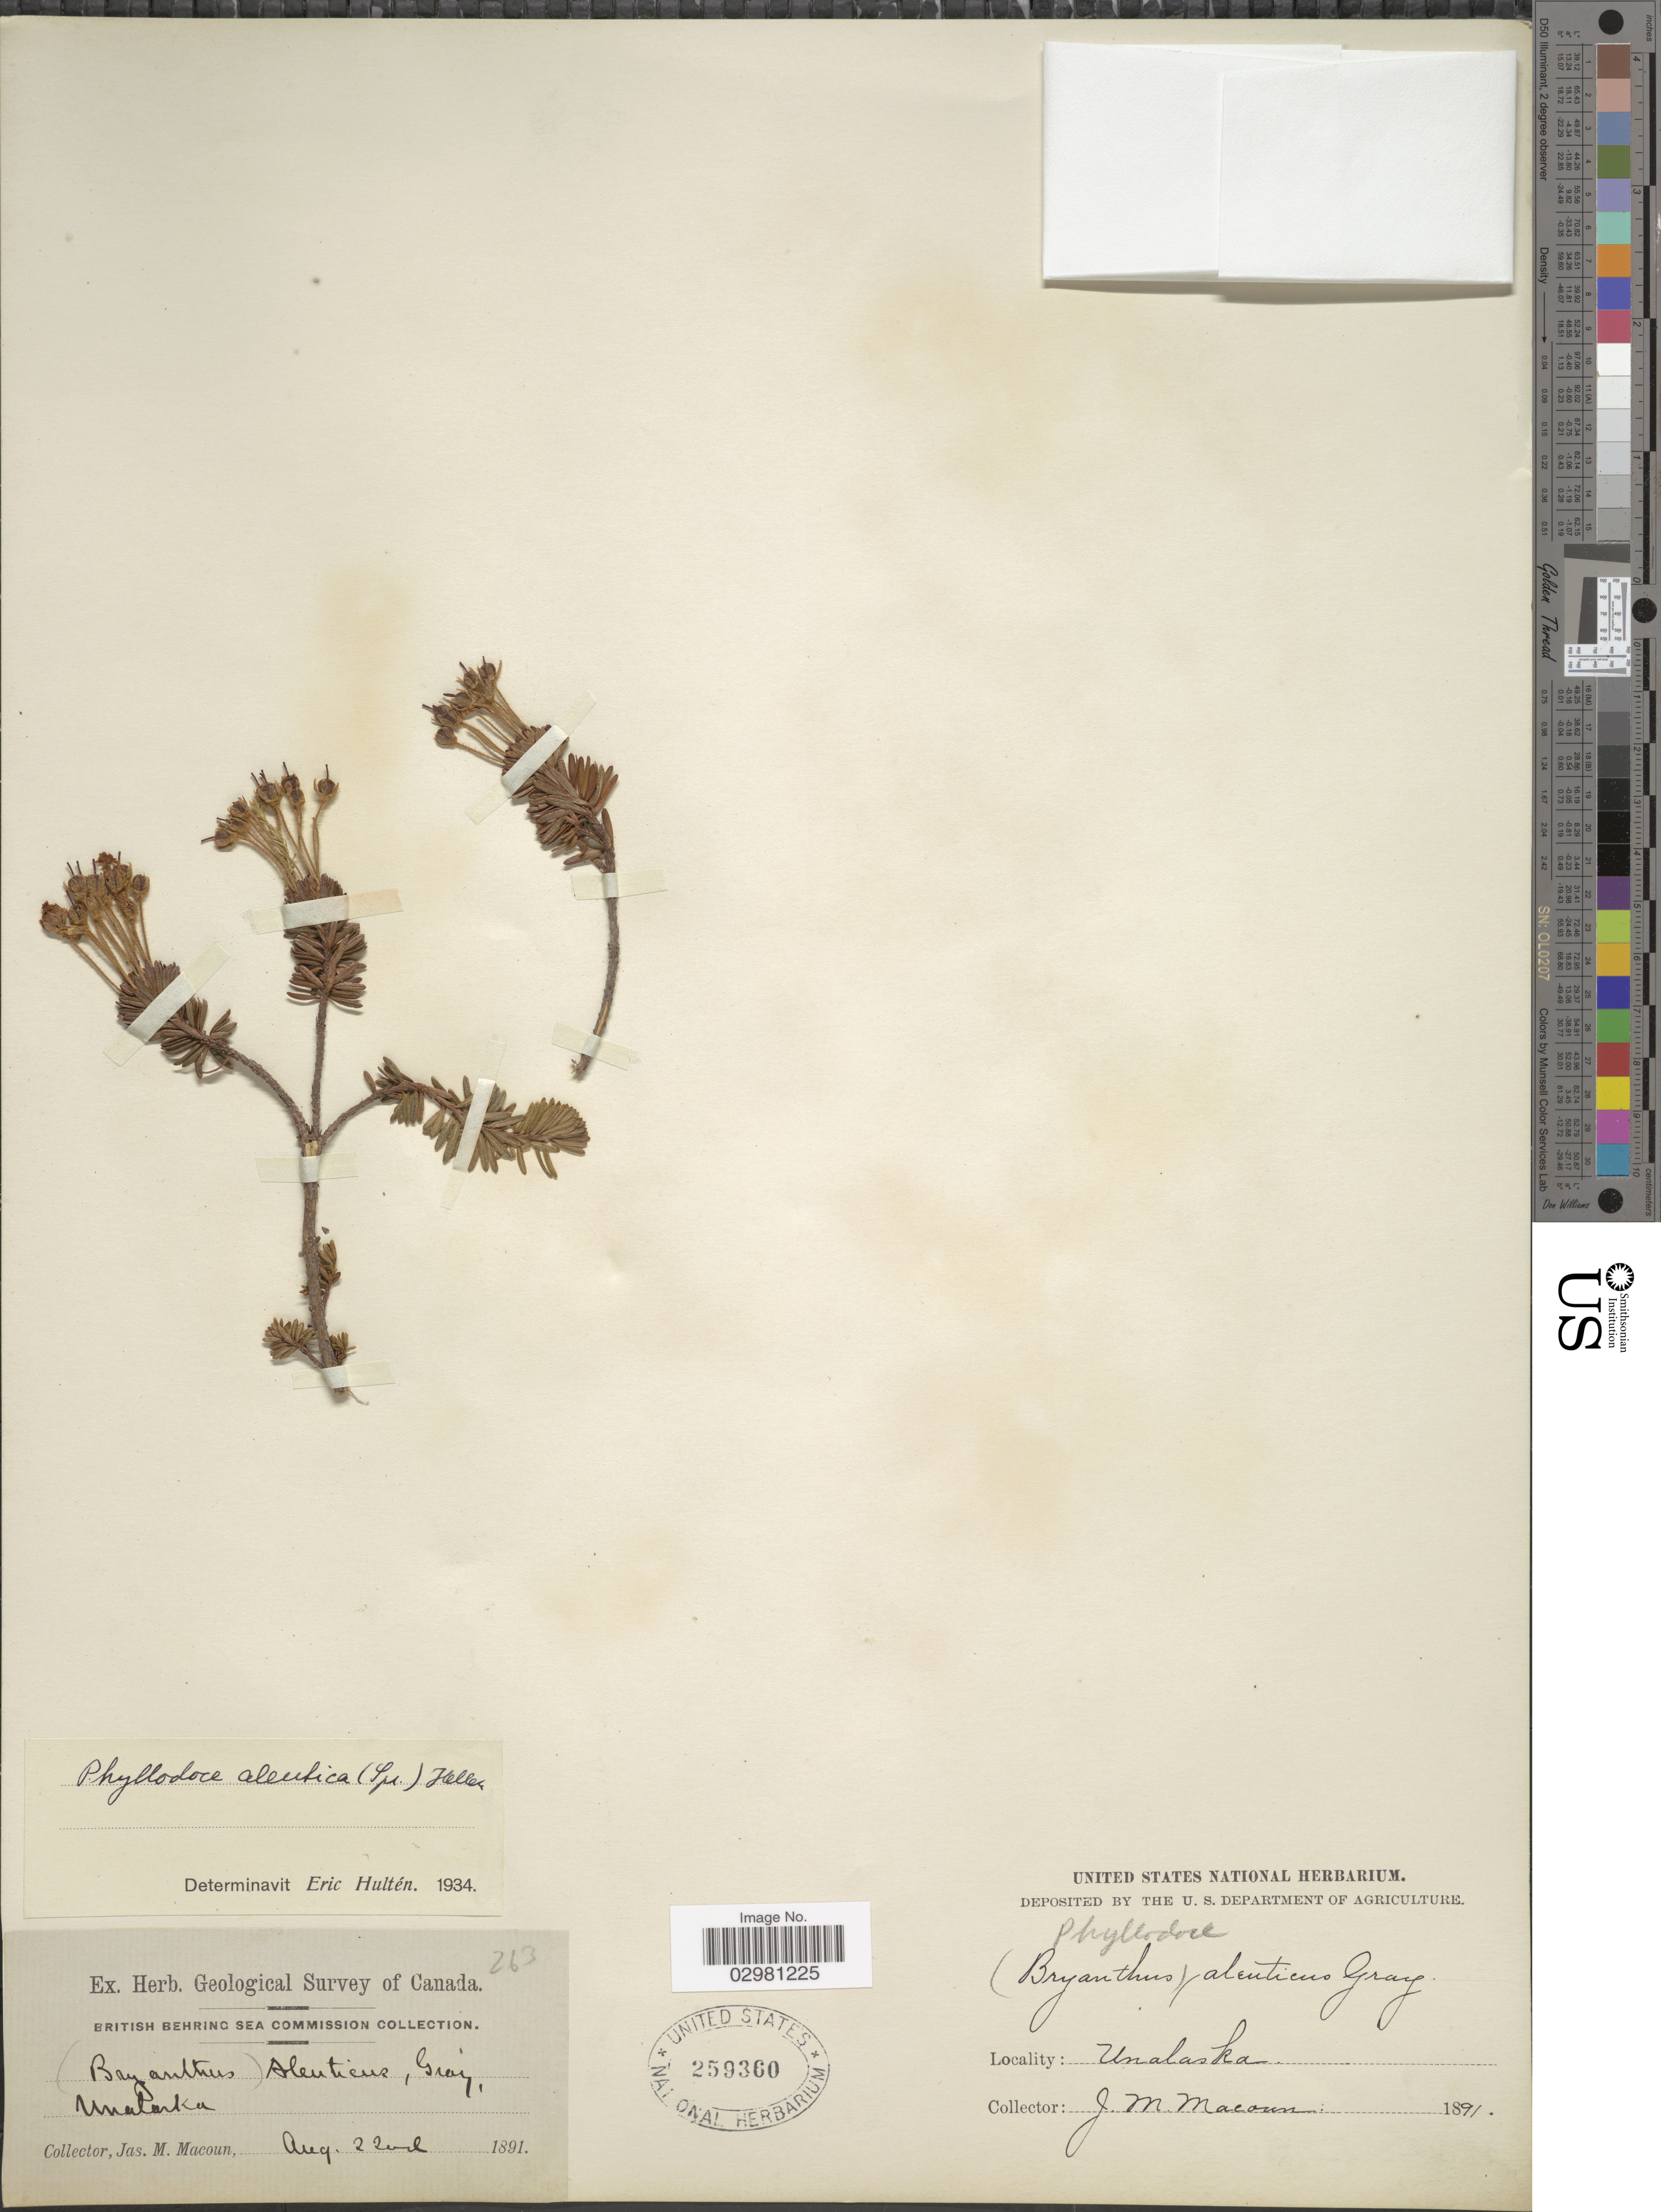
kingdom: Plantae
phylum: Tracheophyta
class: Magnoliopsida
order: Ericales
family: Ericaceae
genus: Phyllodoce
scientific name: Phyllodoce aleutica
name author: (Spreng.) A. Heller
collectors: J. M. Macoun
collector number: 263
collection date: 1891-08-22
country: United States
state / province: Alaska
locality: Unalaska.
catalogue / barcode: US 259360